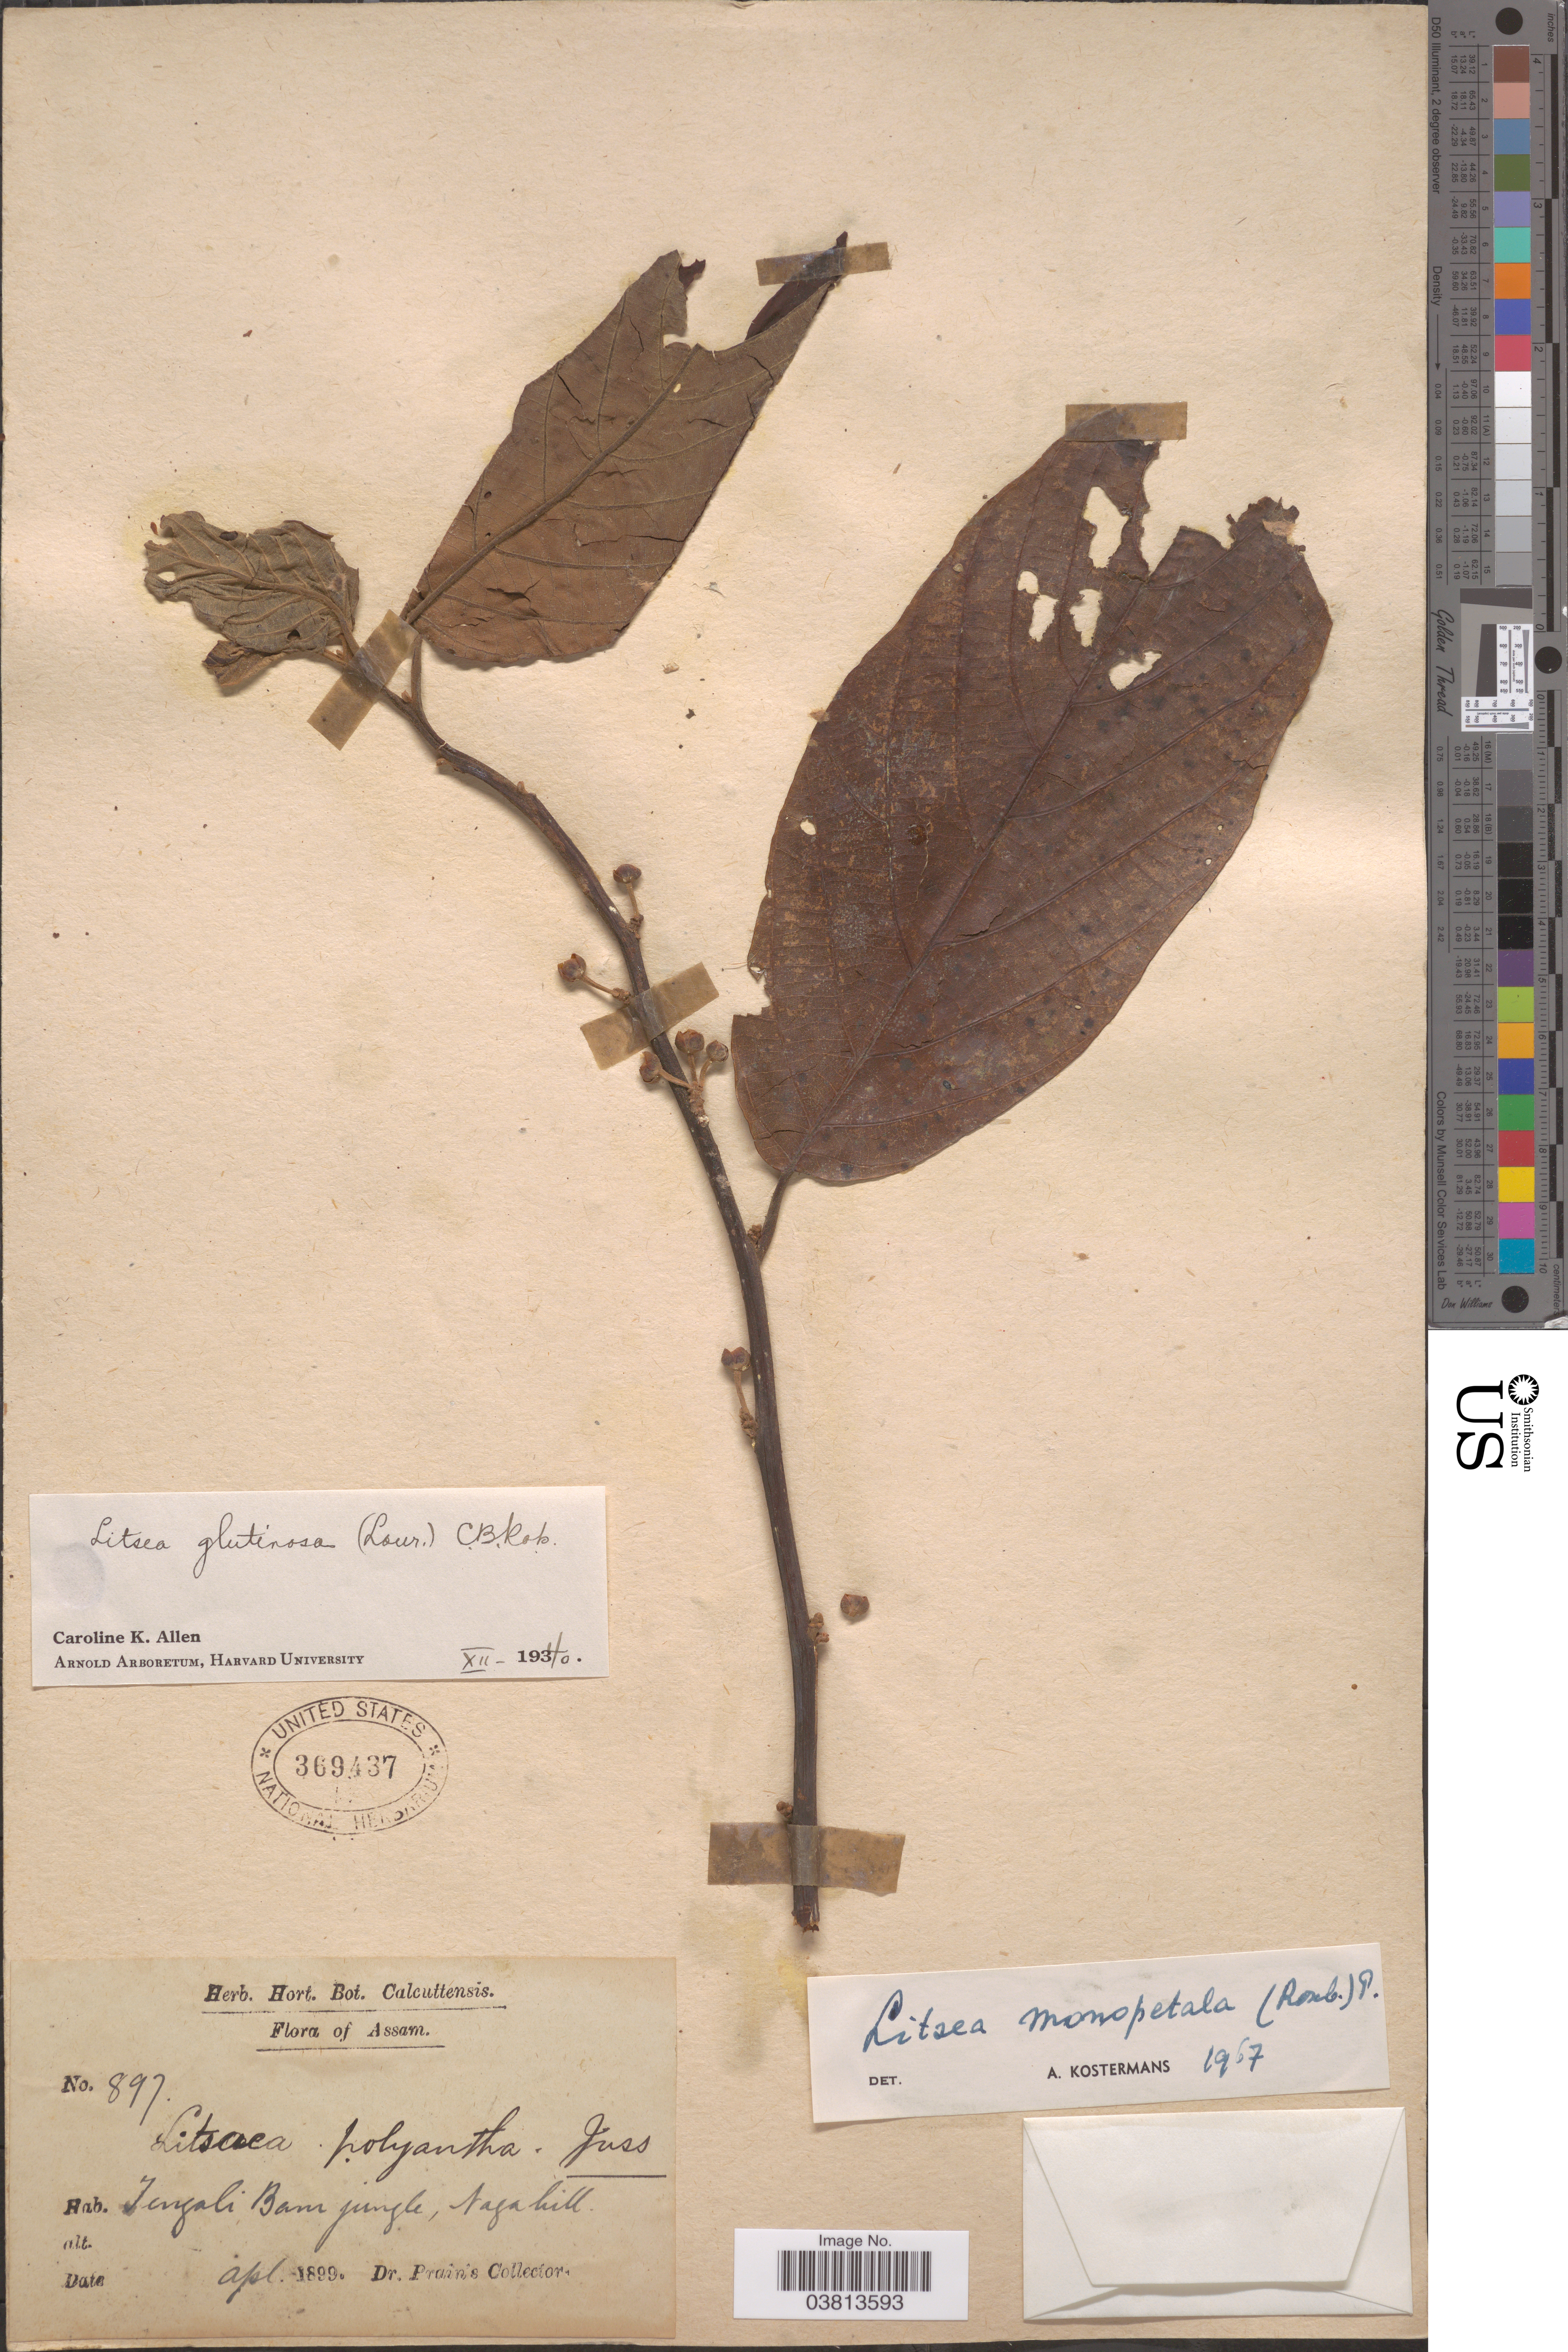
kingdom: Plantae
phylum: Tracheophyta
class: Magnoliopsida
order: Laurales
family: Lauraceae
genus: Litsea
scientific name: Litsea monopetala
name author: (Roxb.) Pers.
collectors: Dr. Prain's collector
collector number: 897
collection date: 1899-04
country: India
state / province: Assam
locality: Tenjali Bam jungle, Nagahill.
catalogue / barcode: US 369437